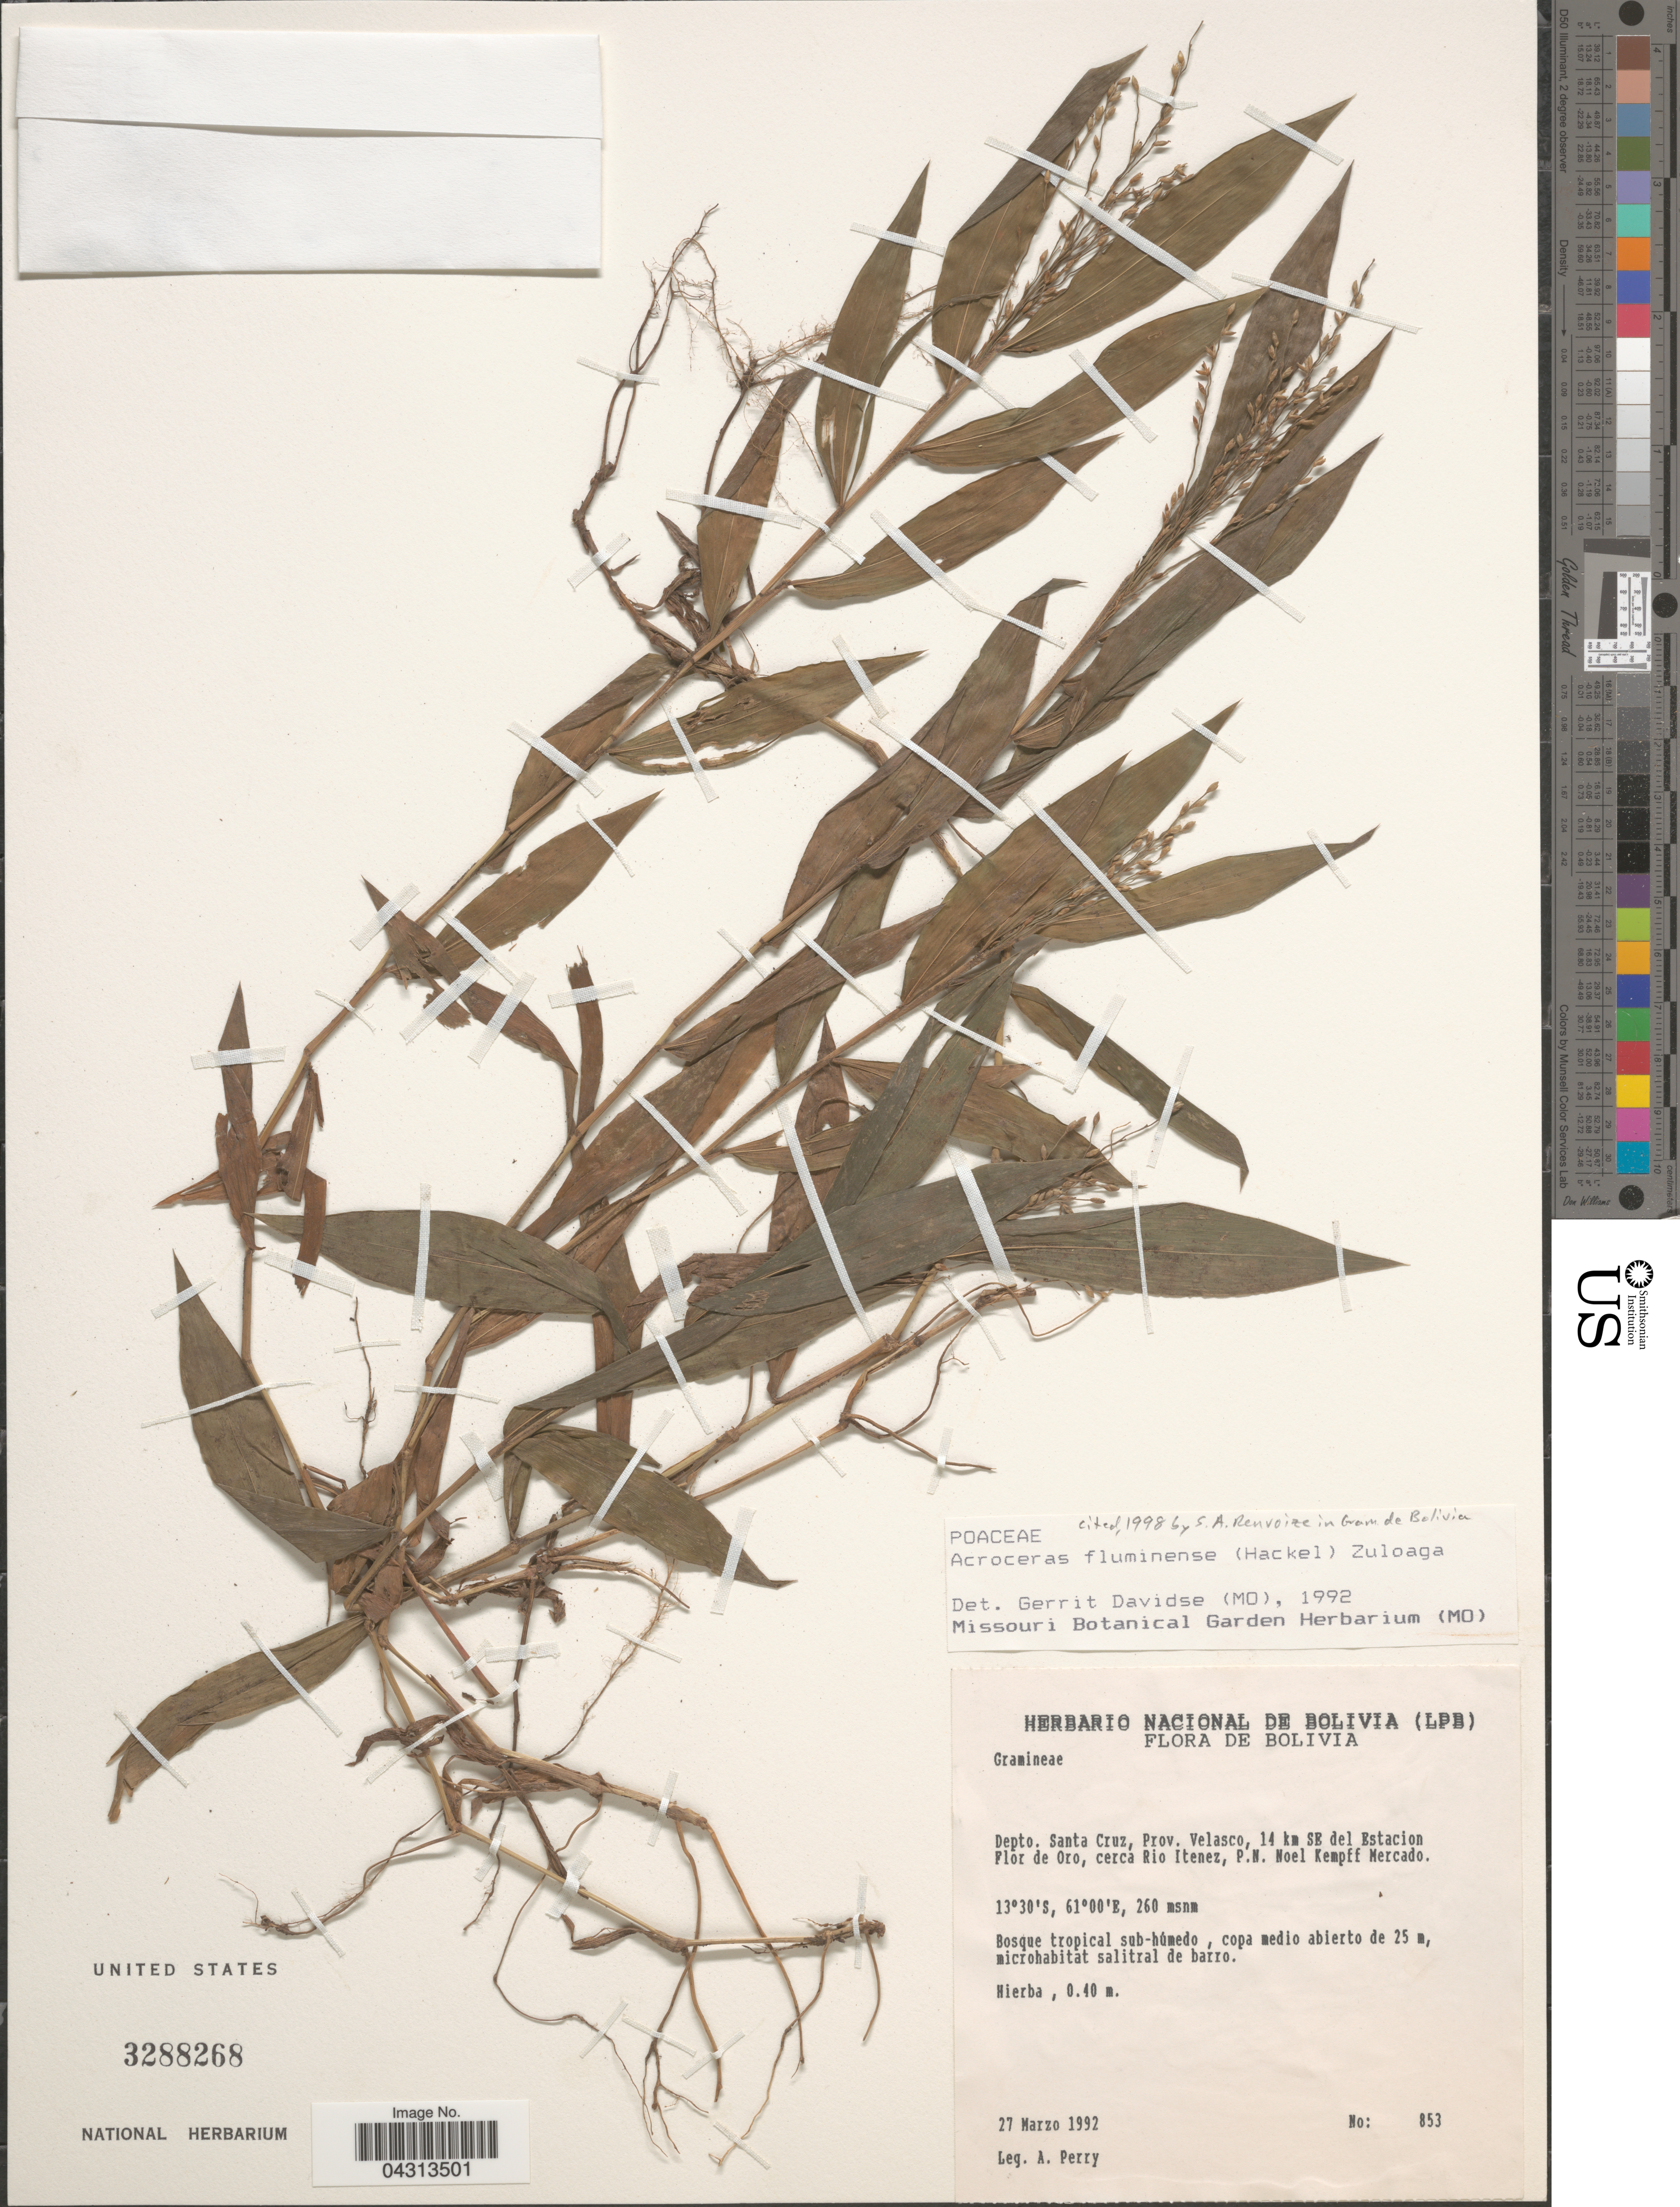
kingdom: Plantae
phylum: Tracheophyta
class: Liliopsida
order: Poales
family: Poaceae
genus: Acroceras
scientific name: Acroceras fluminense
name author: (Hack.) Zuloaga & Morrone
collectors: A. Perry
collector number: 853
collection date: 1992-03-27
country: Bolivia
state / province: Santa Cruz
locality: Depto. Santa Cruz, Prov. Velasco, 14 km SE del Estacion Flor de Oro, cerca Rio Itenez, P. N. Noel Kempff Mercado.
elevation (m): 260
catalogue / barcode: US 3288268